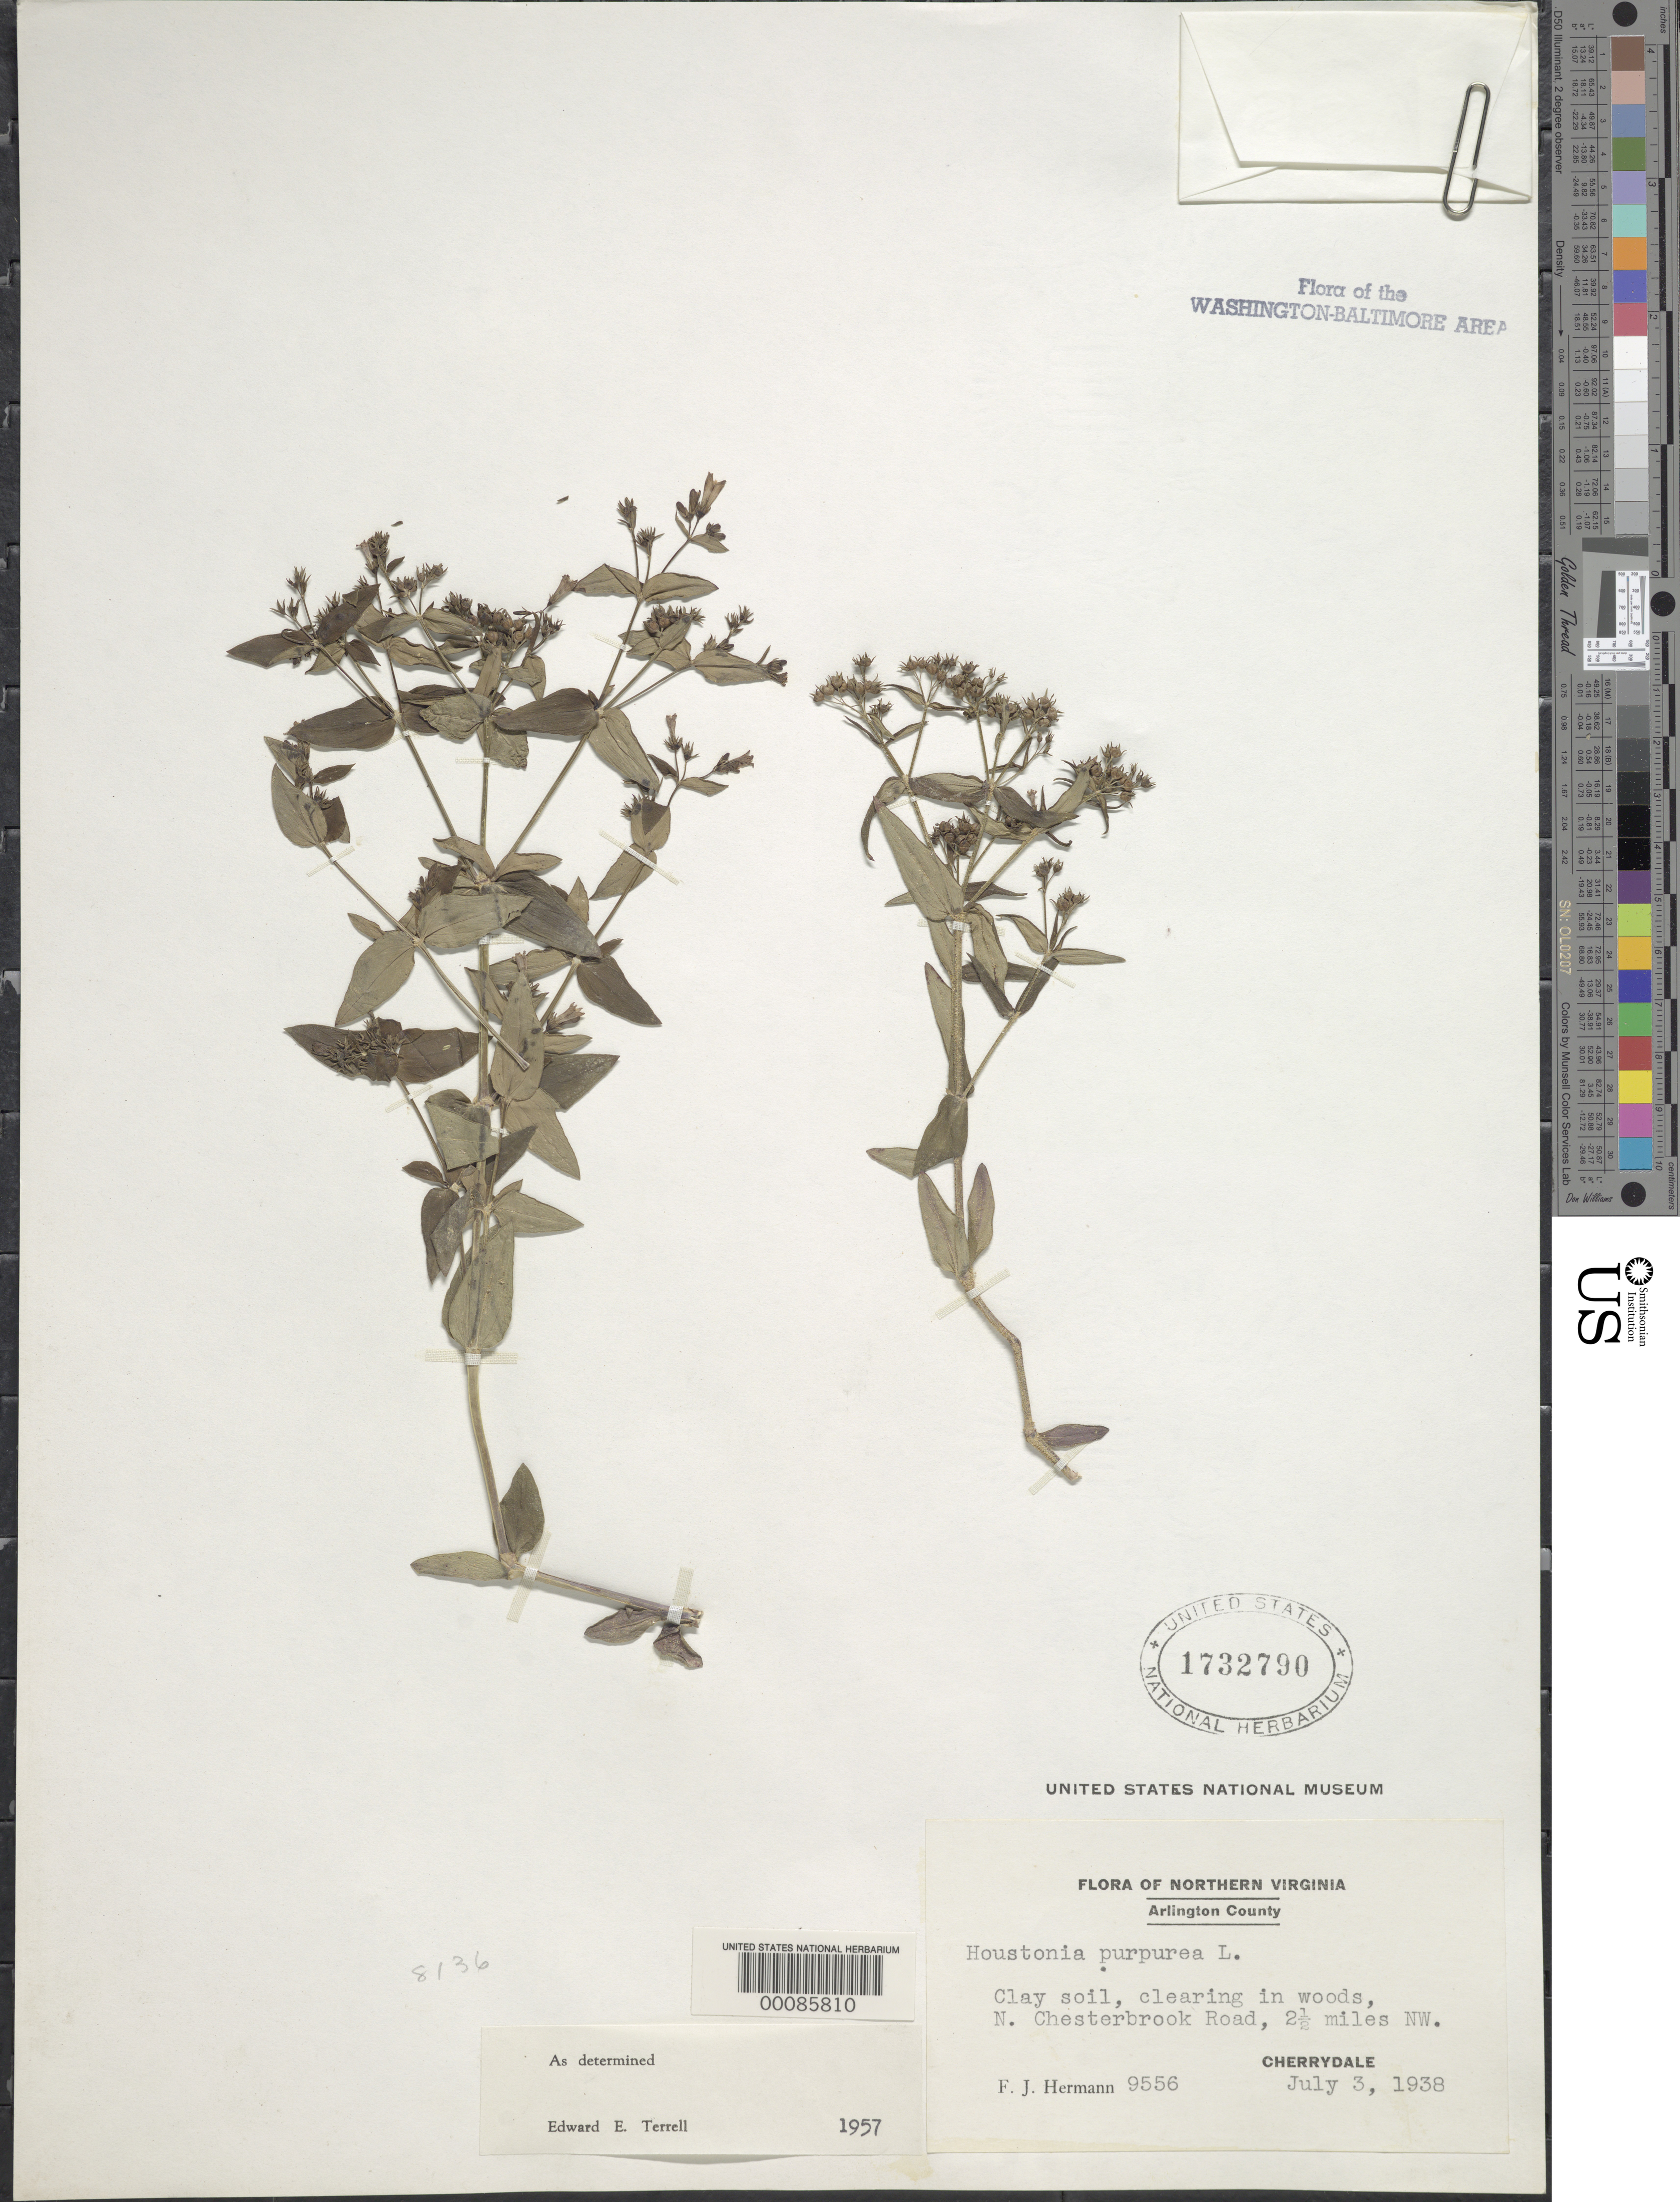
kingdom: Plantae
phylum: Tracheophyta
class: Magnoliopsida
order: Gentianales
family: Rubiaceae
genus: Houstonia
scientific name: Houstonia purpurea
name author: L.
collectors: F. J. Hermann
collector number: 9556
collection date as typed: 03 Jul 1938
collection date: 1938-07-03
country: United States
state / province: Virginia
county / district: Arlington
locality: Chesterbrook Rd.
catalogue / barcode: US 1732790